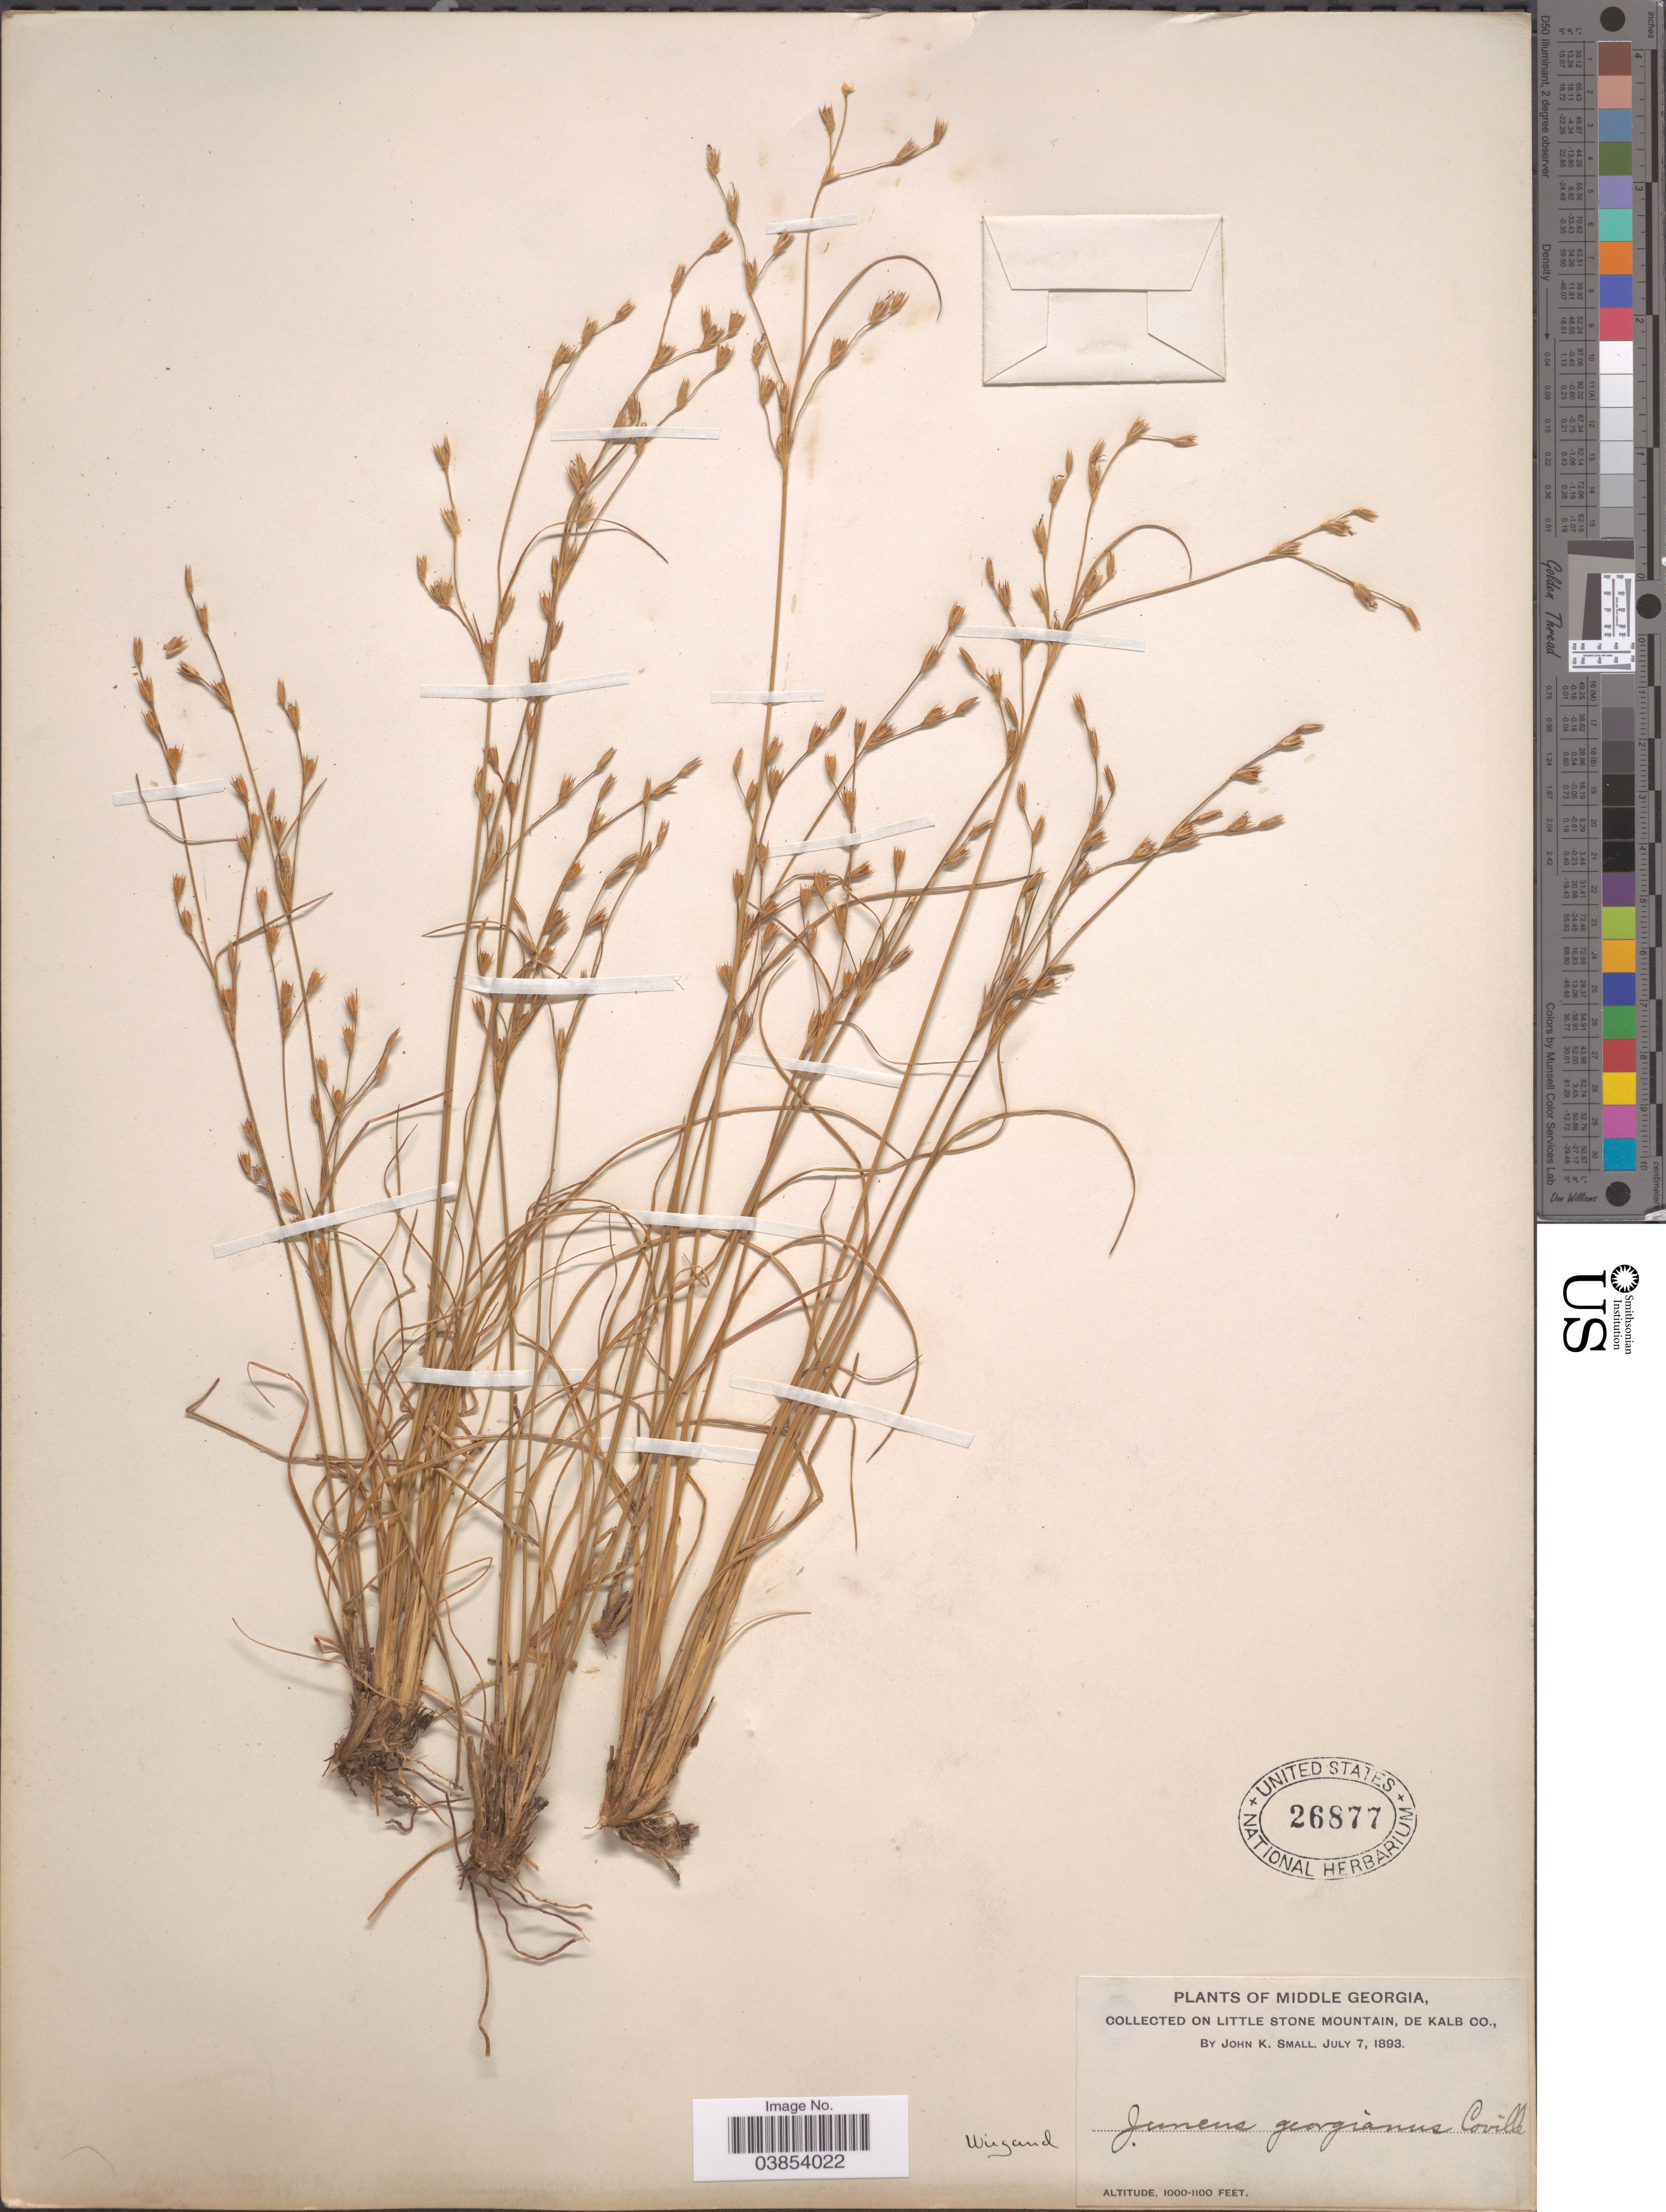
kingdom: Plantae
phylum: Tracheophyta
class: Liliopsida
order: Poales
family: Juncaceae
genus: Juncus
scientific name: Juncus georgianus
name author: Coville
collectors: J. K. Small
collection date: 1893-07-07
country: United States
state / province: Georgia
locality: Middle Georgia. On Little Stone Mountain, De Kalb Co.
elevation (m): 305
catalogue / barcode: US 26877